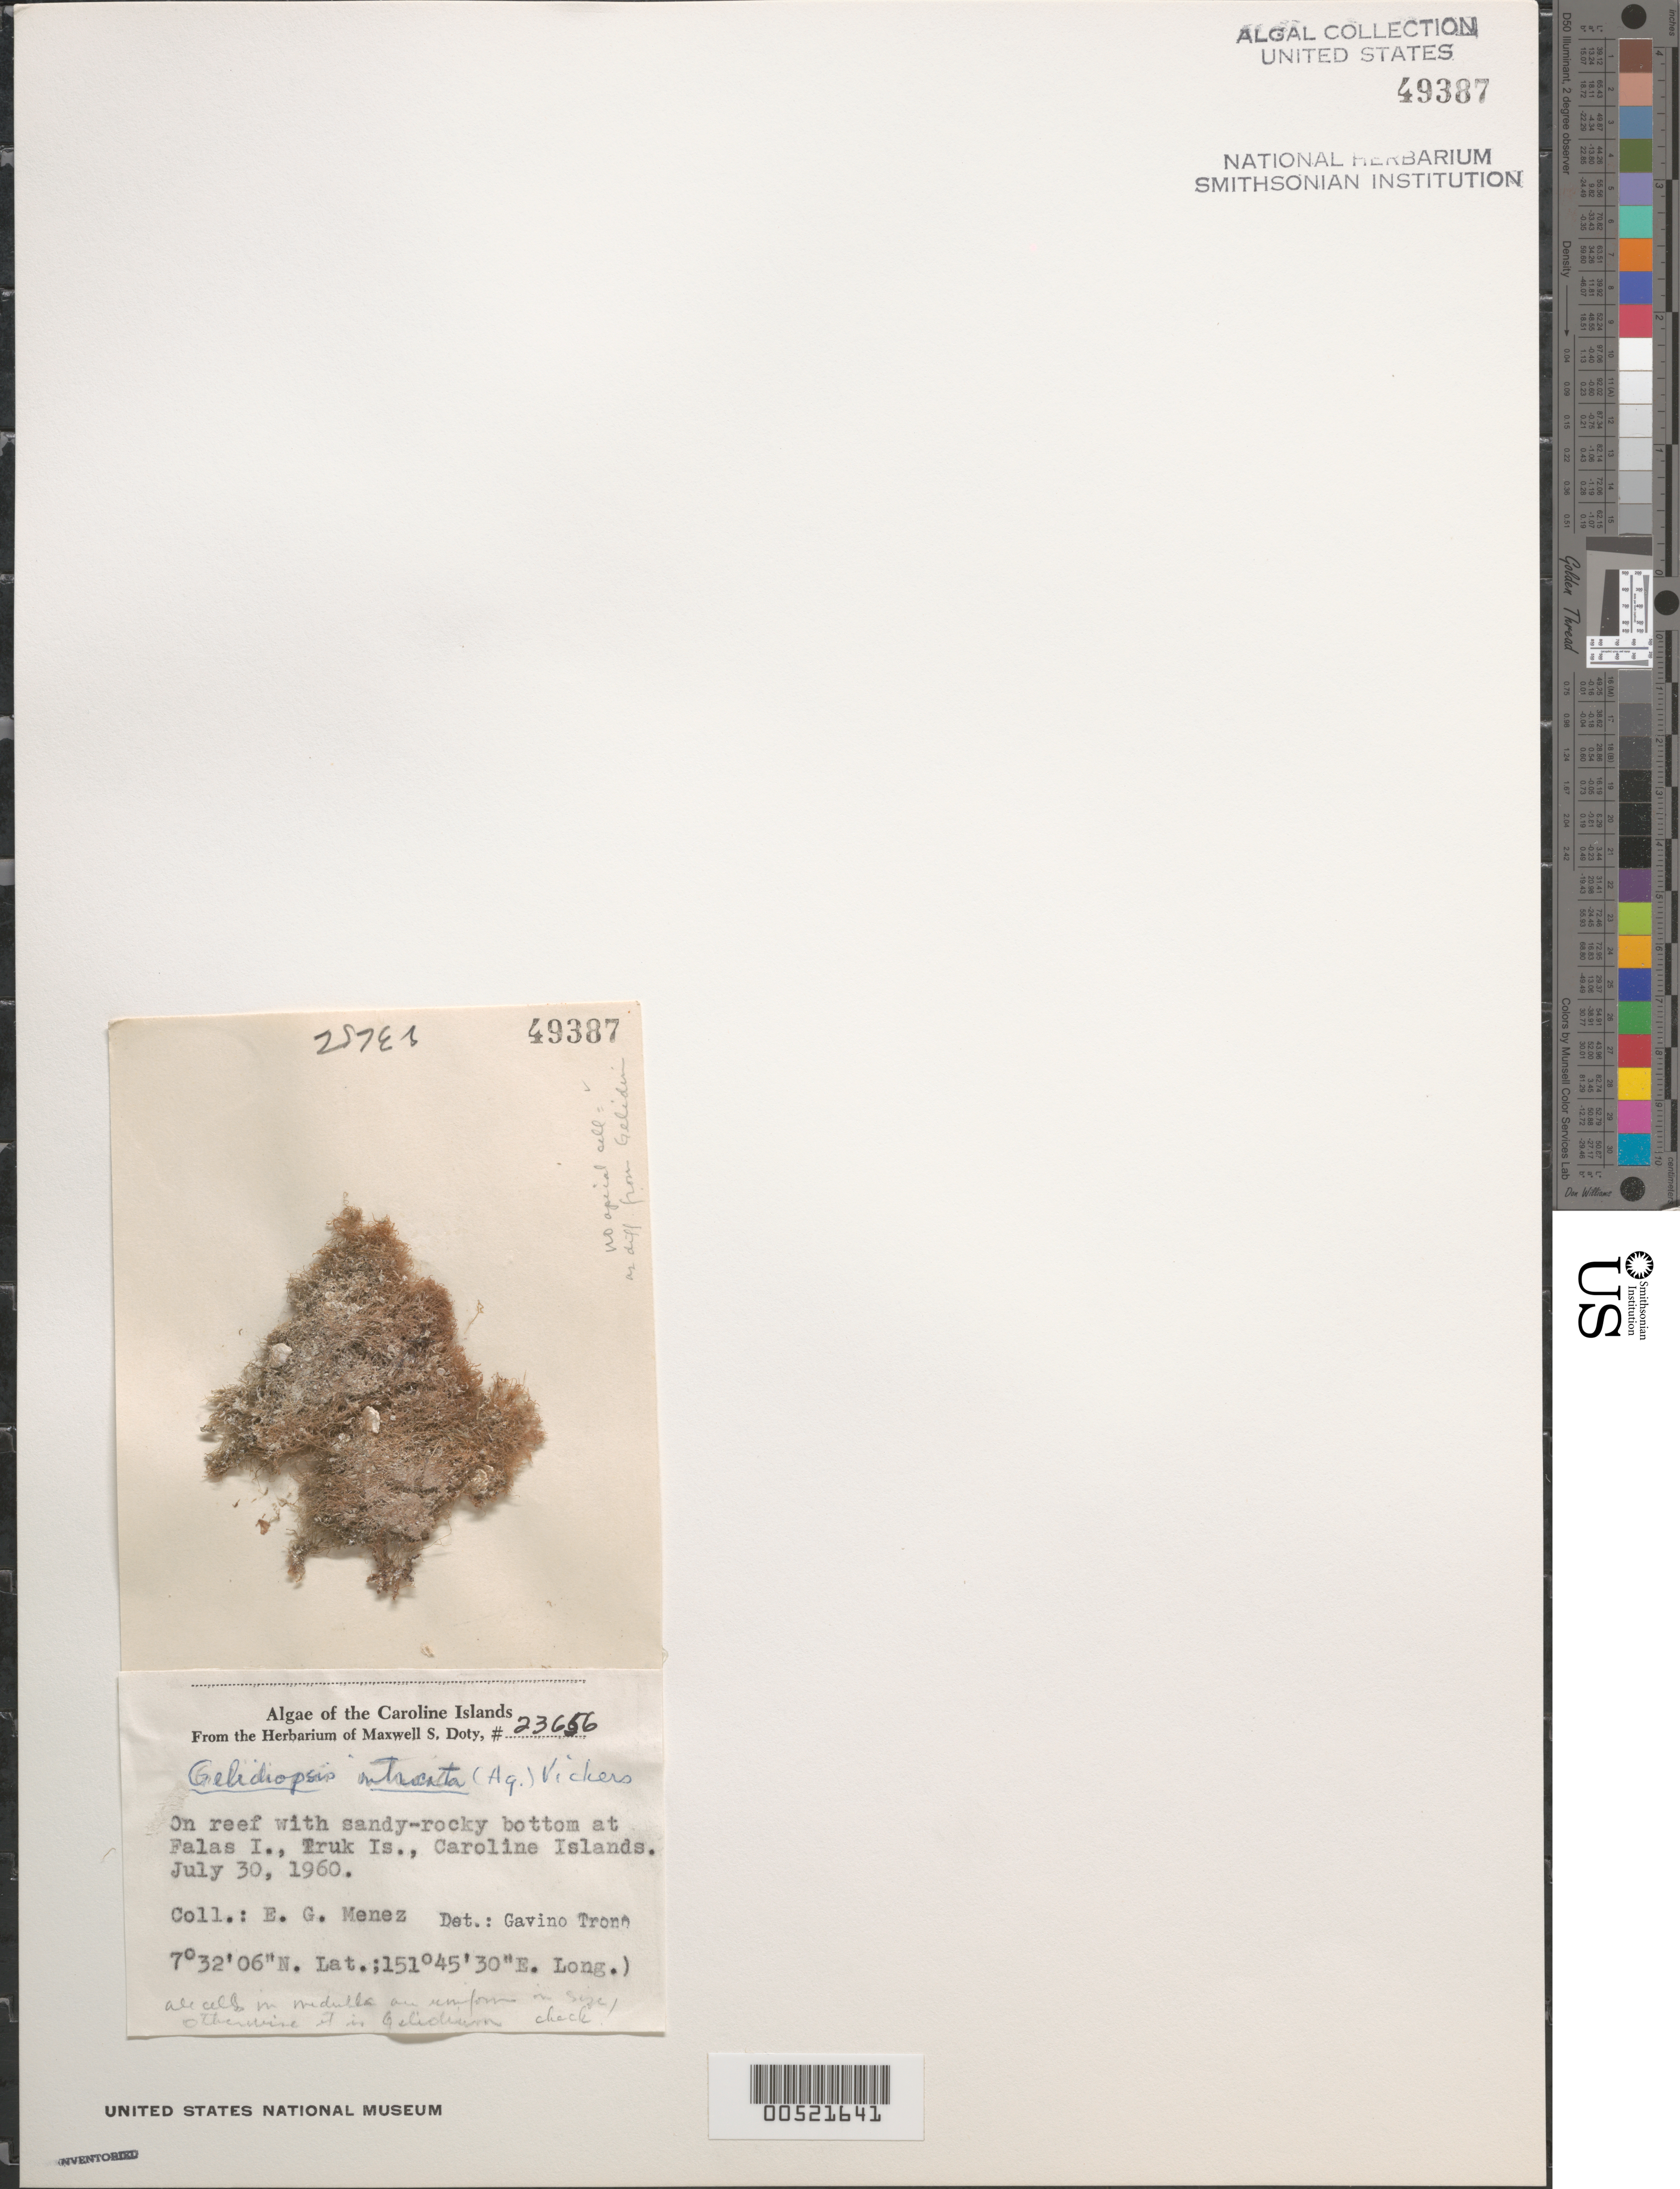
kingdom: Plantae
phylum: Rhodophyta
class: Florideophyceae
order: Rhodymeniales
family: Lomentariaceae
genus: Ceratodictyon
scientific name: Ceratodictyon intricatum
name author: (C. Agardh) R.E. Norris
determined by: Algae name updating Project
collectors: Meñez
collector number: MSD 23656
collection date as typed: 30 Jul 1960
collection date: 1960-07-30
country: Micronesia, Federated States of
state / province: Truk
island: Falas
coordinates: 7 32' 06" N, 151 45' 30" E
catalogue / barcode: US 49387